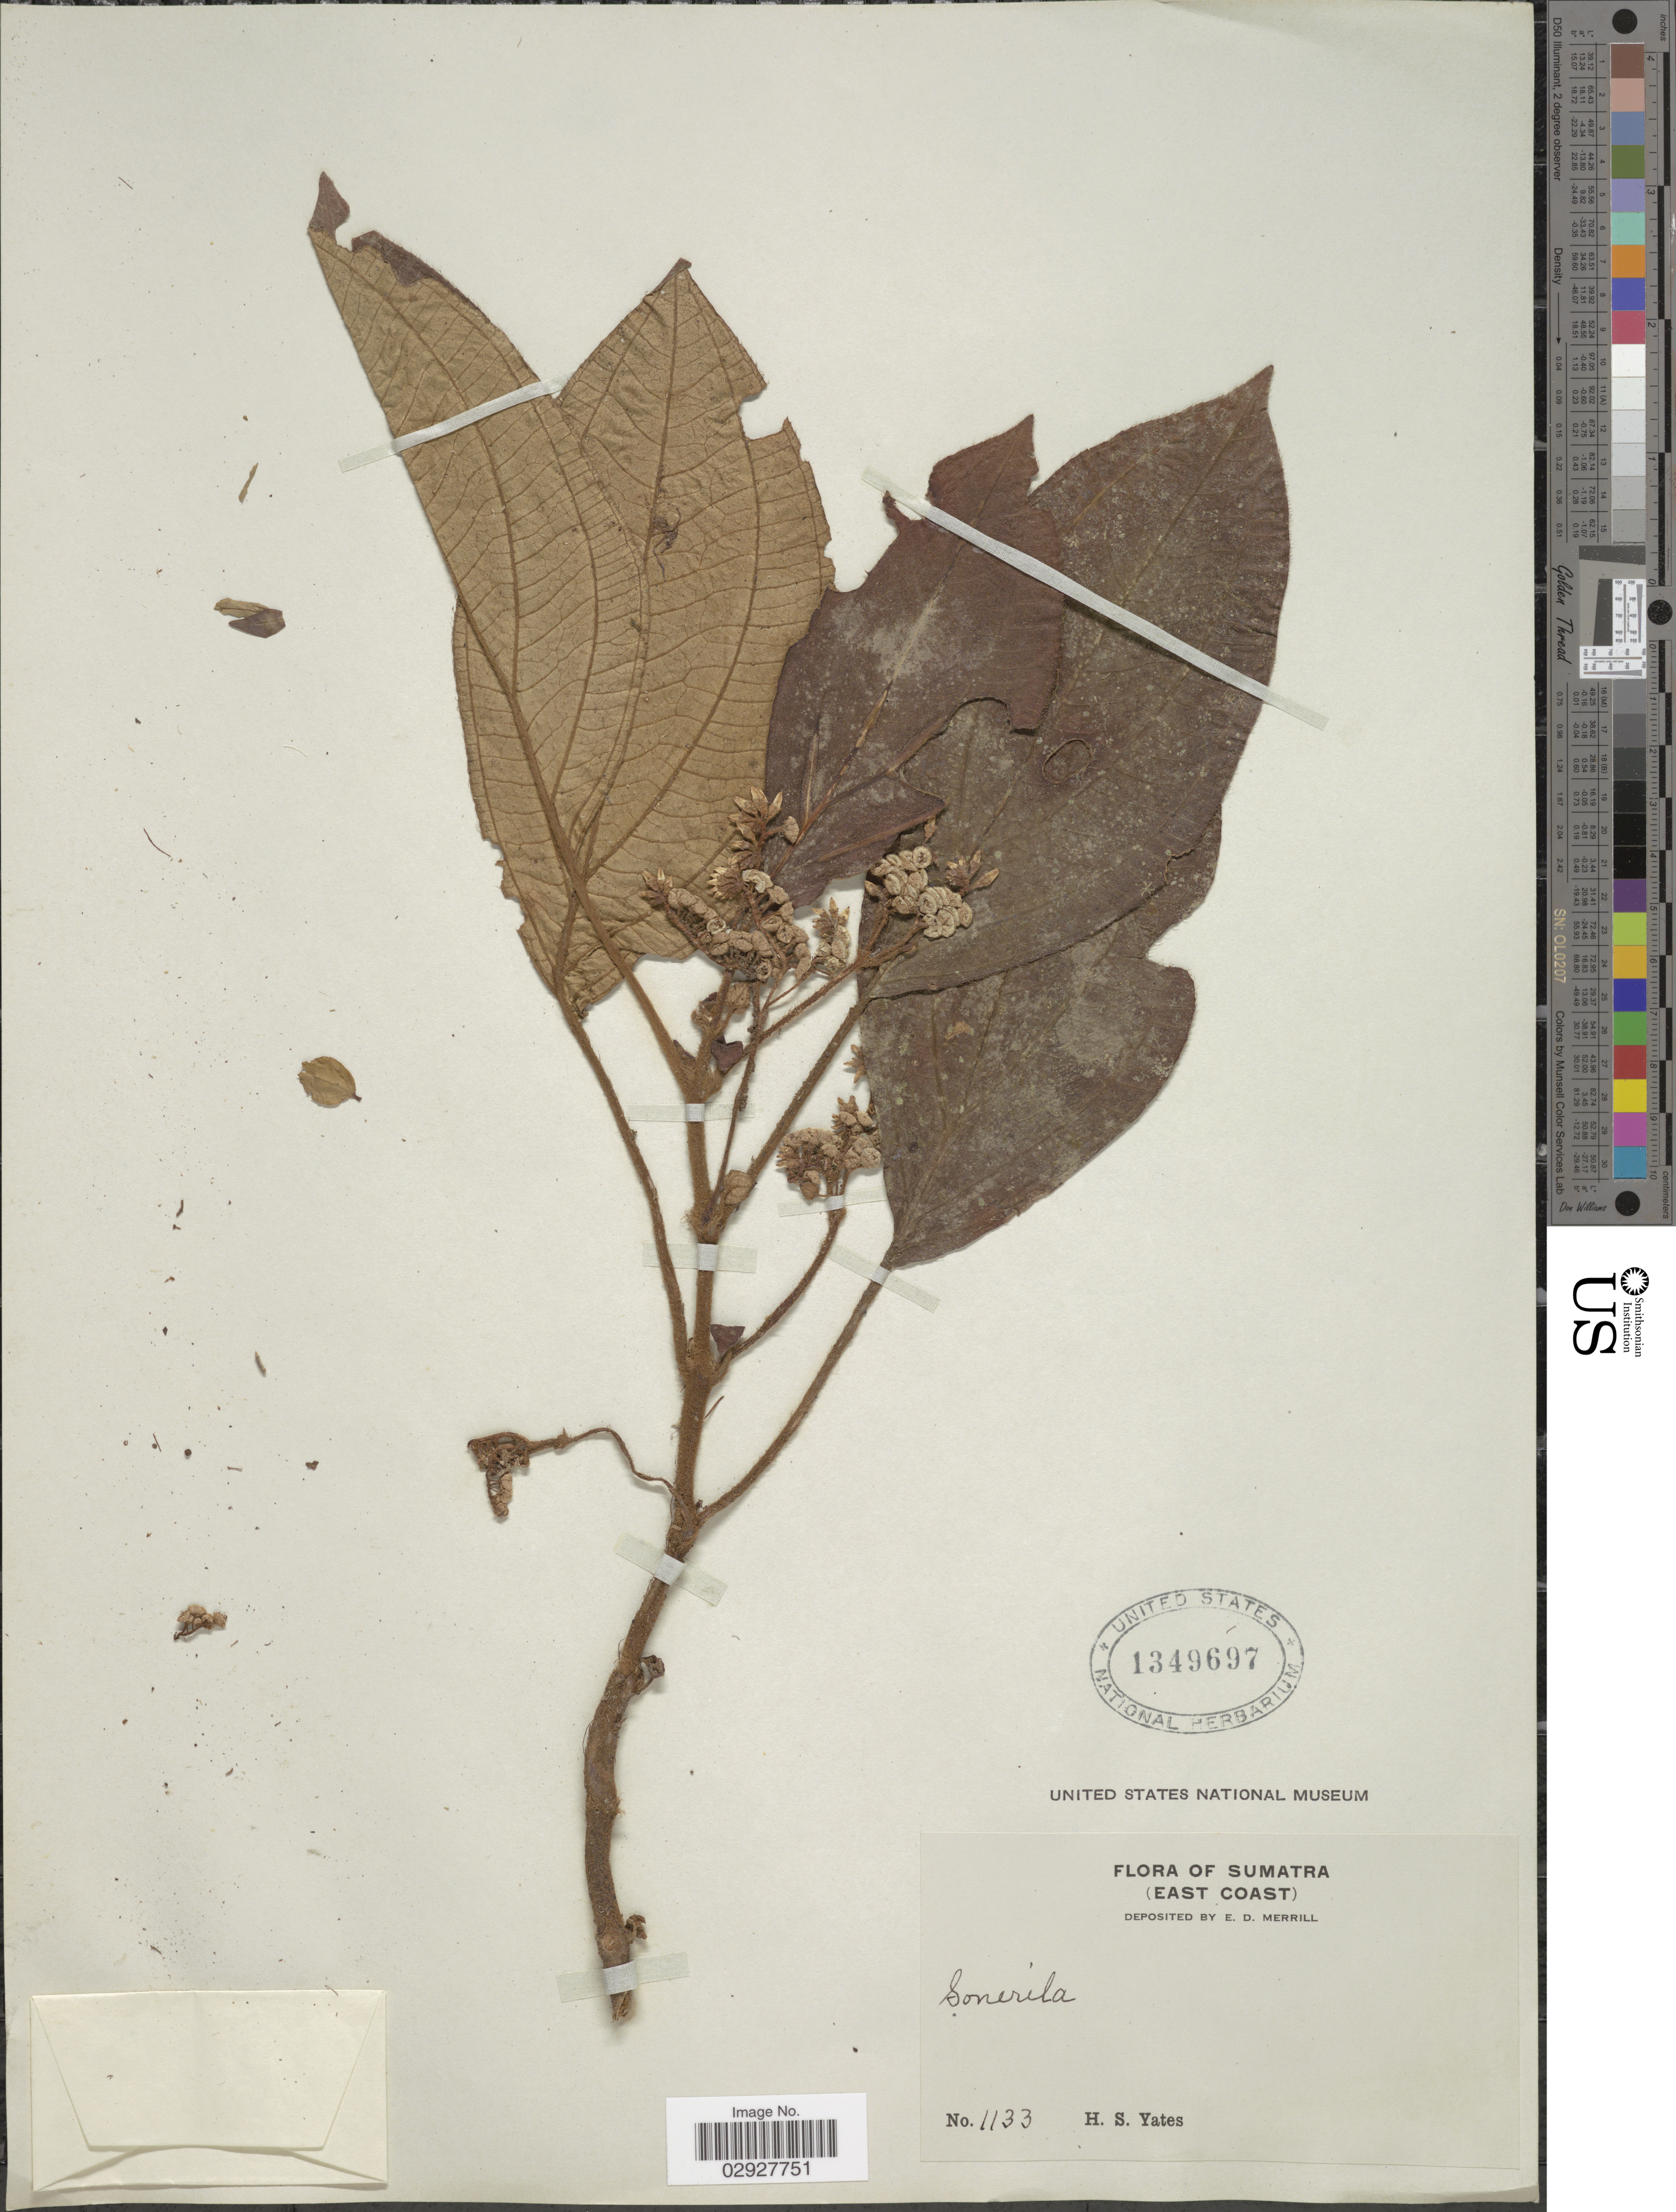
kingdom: Plantae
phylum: Tracheophyta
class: Magnoliopsida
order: Myrtales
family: Melastomataceae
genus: Sonerila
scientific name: Sonerila sp.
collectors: H. S. Yates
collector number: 1133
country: Indonesia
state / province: Sumatra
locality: (East Coast).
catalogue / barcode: US 1349697